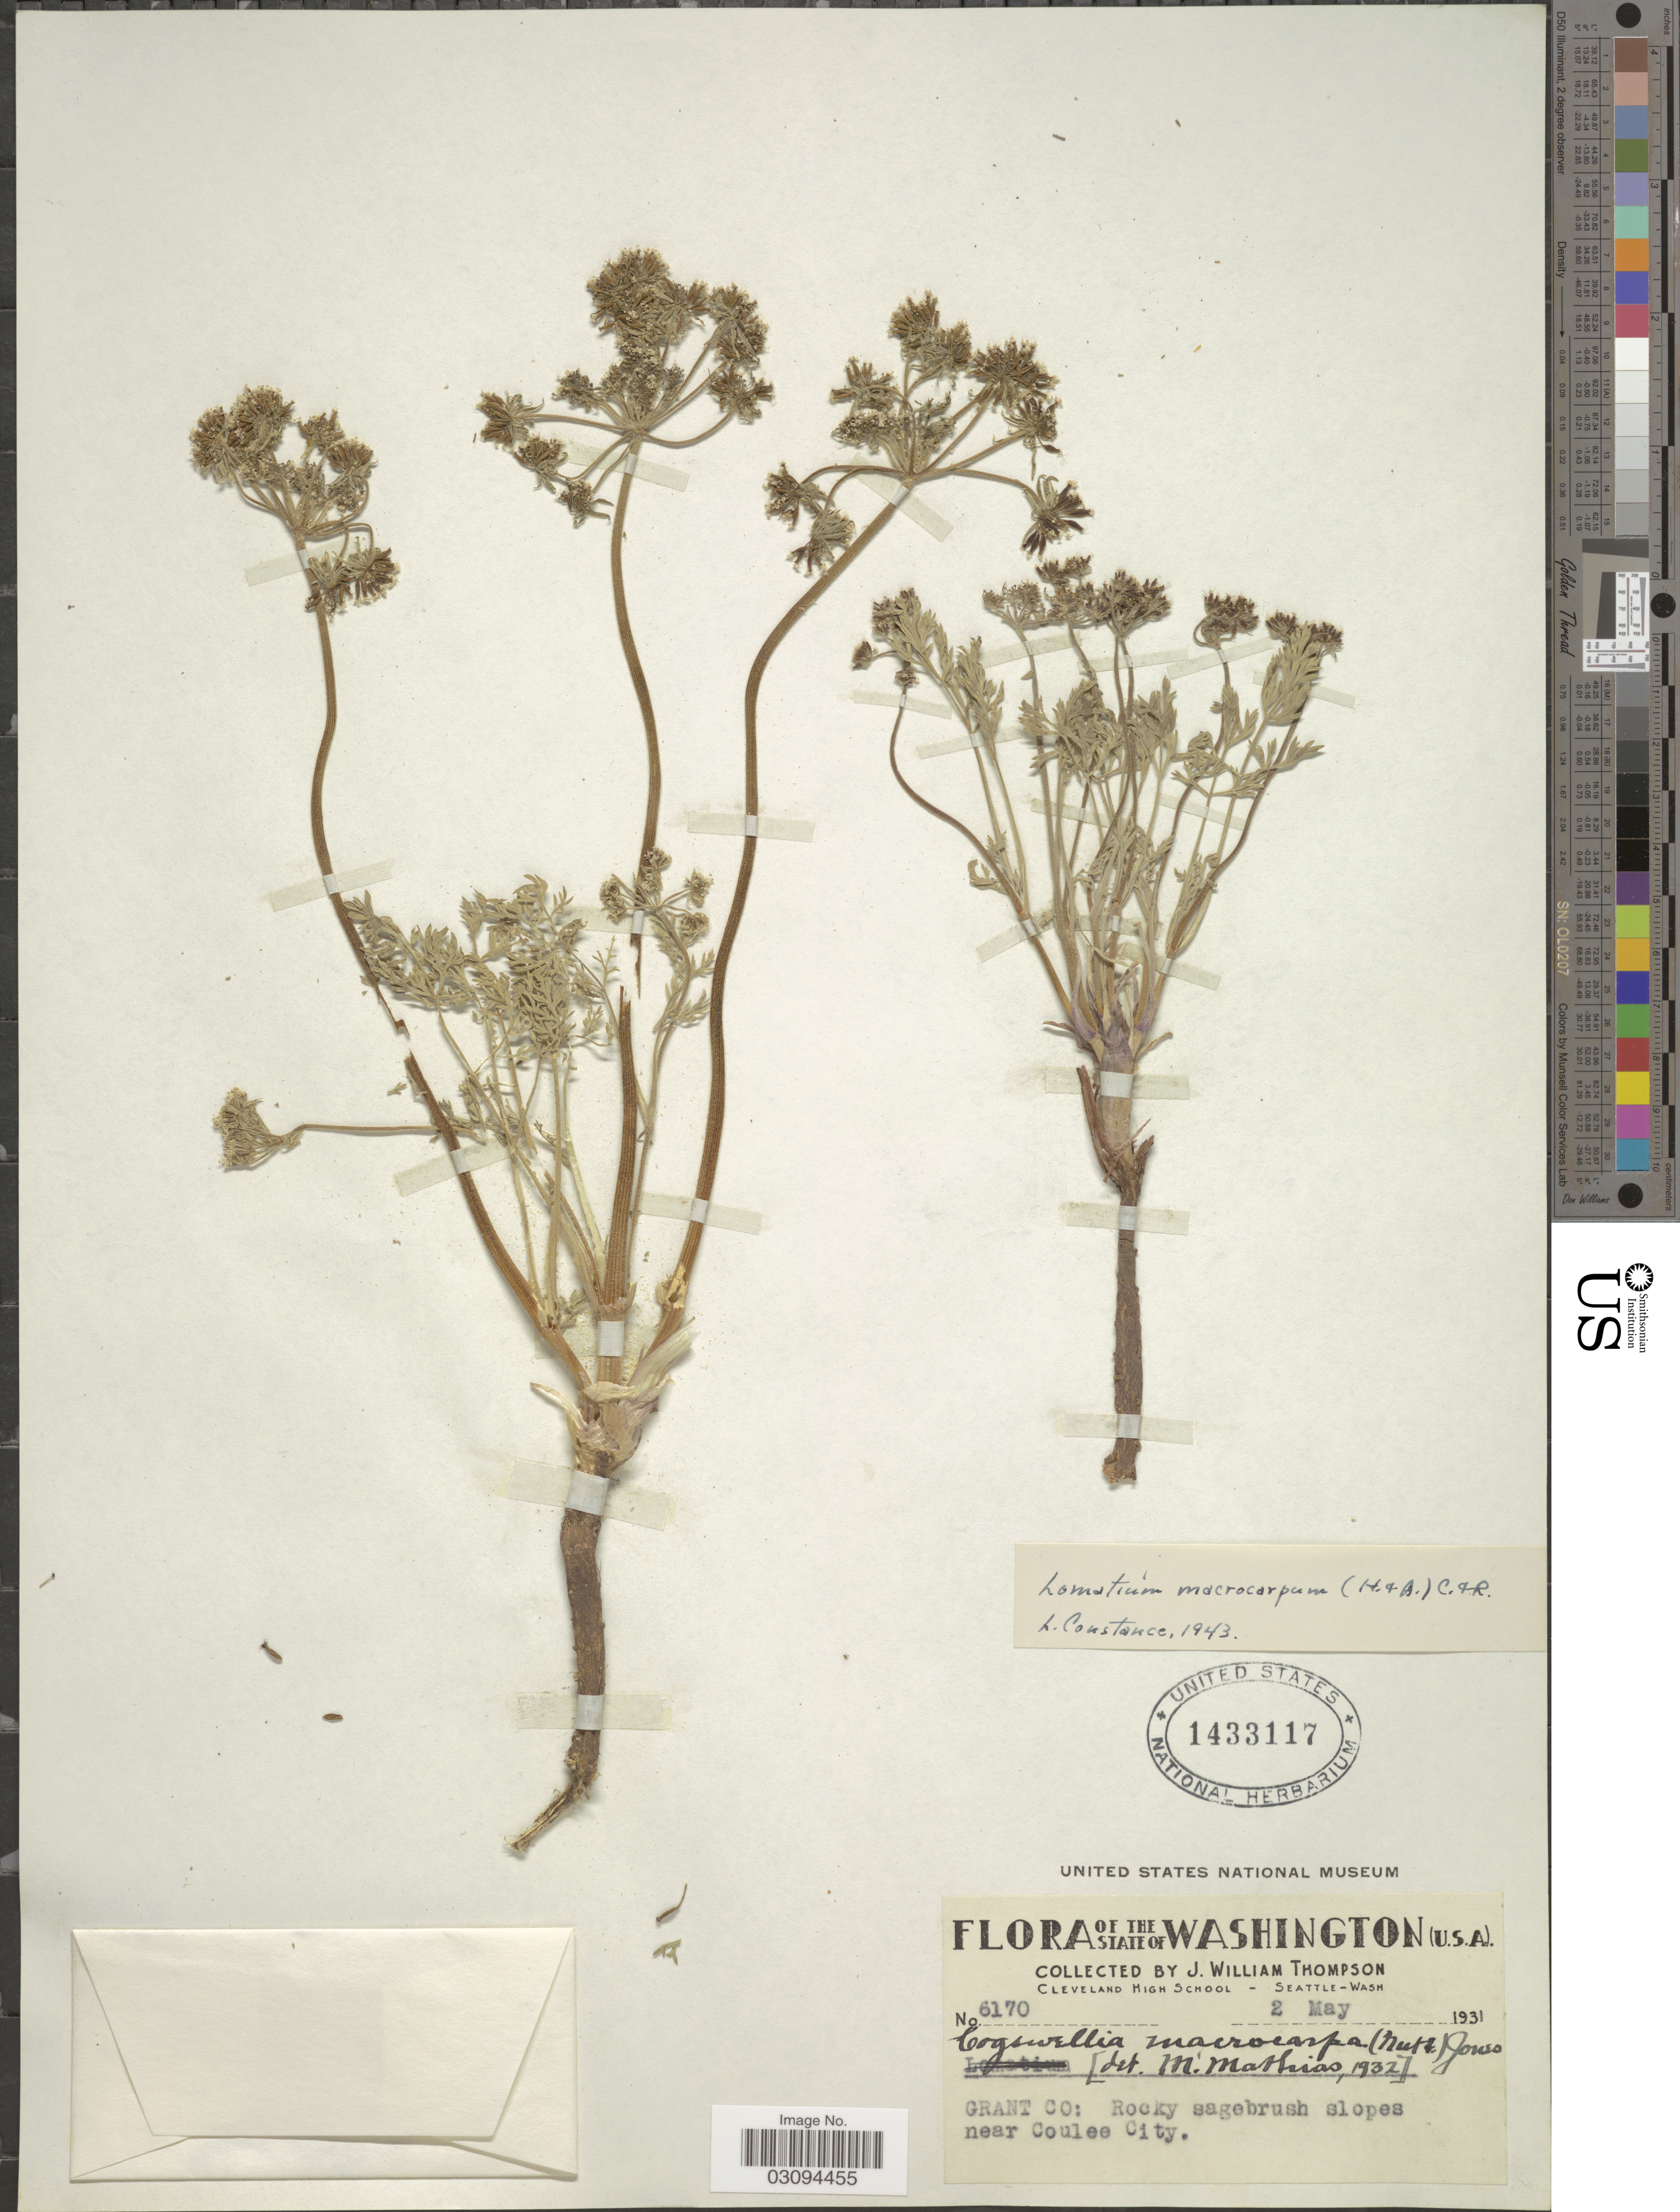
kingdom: Plantae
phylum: Tracheophyta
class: Magnoliopsida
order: Apiales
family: Apiaceae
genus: Lomatium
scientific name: Lomatium macrocarpum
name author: (Hook. et al.) J.M. Coult. & Rose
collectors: J. W. Thompson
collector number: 6170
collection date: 1931-05-02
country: United States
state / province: Washington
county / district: Grant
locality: Grant Co: Rocky sagebrush slopes near Coulee City.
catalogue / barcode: US 1433117